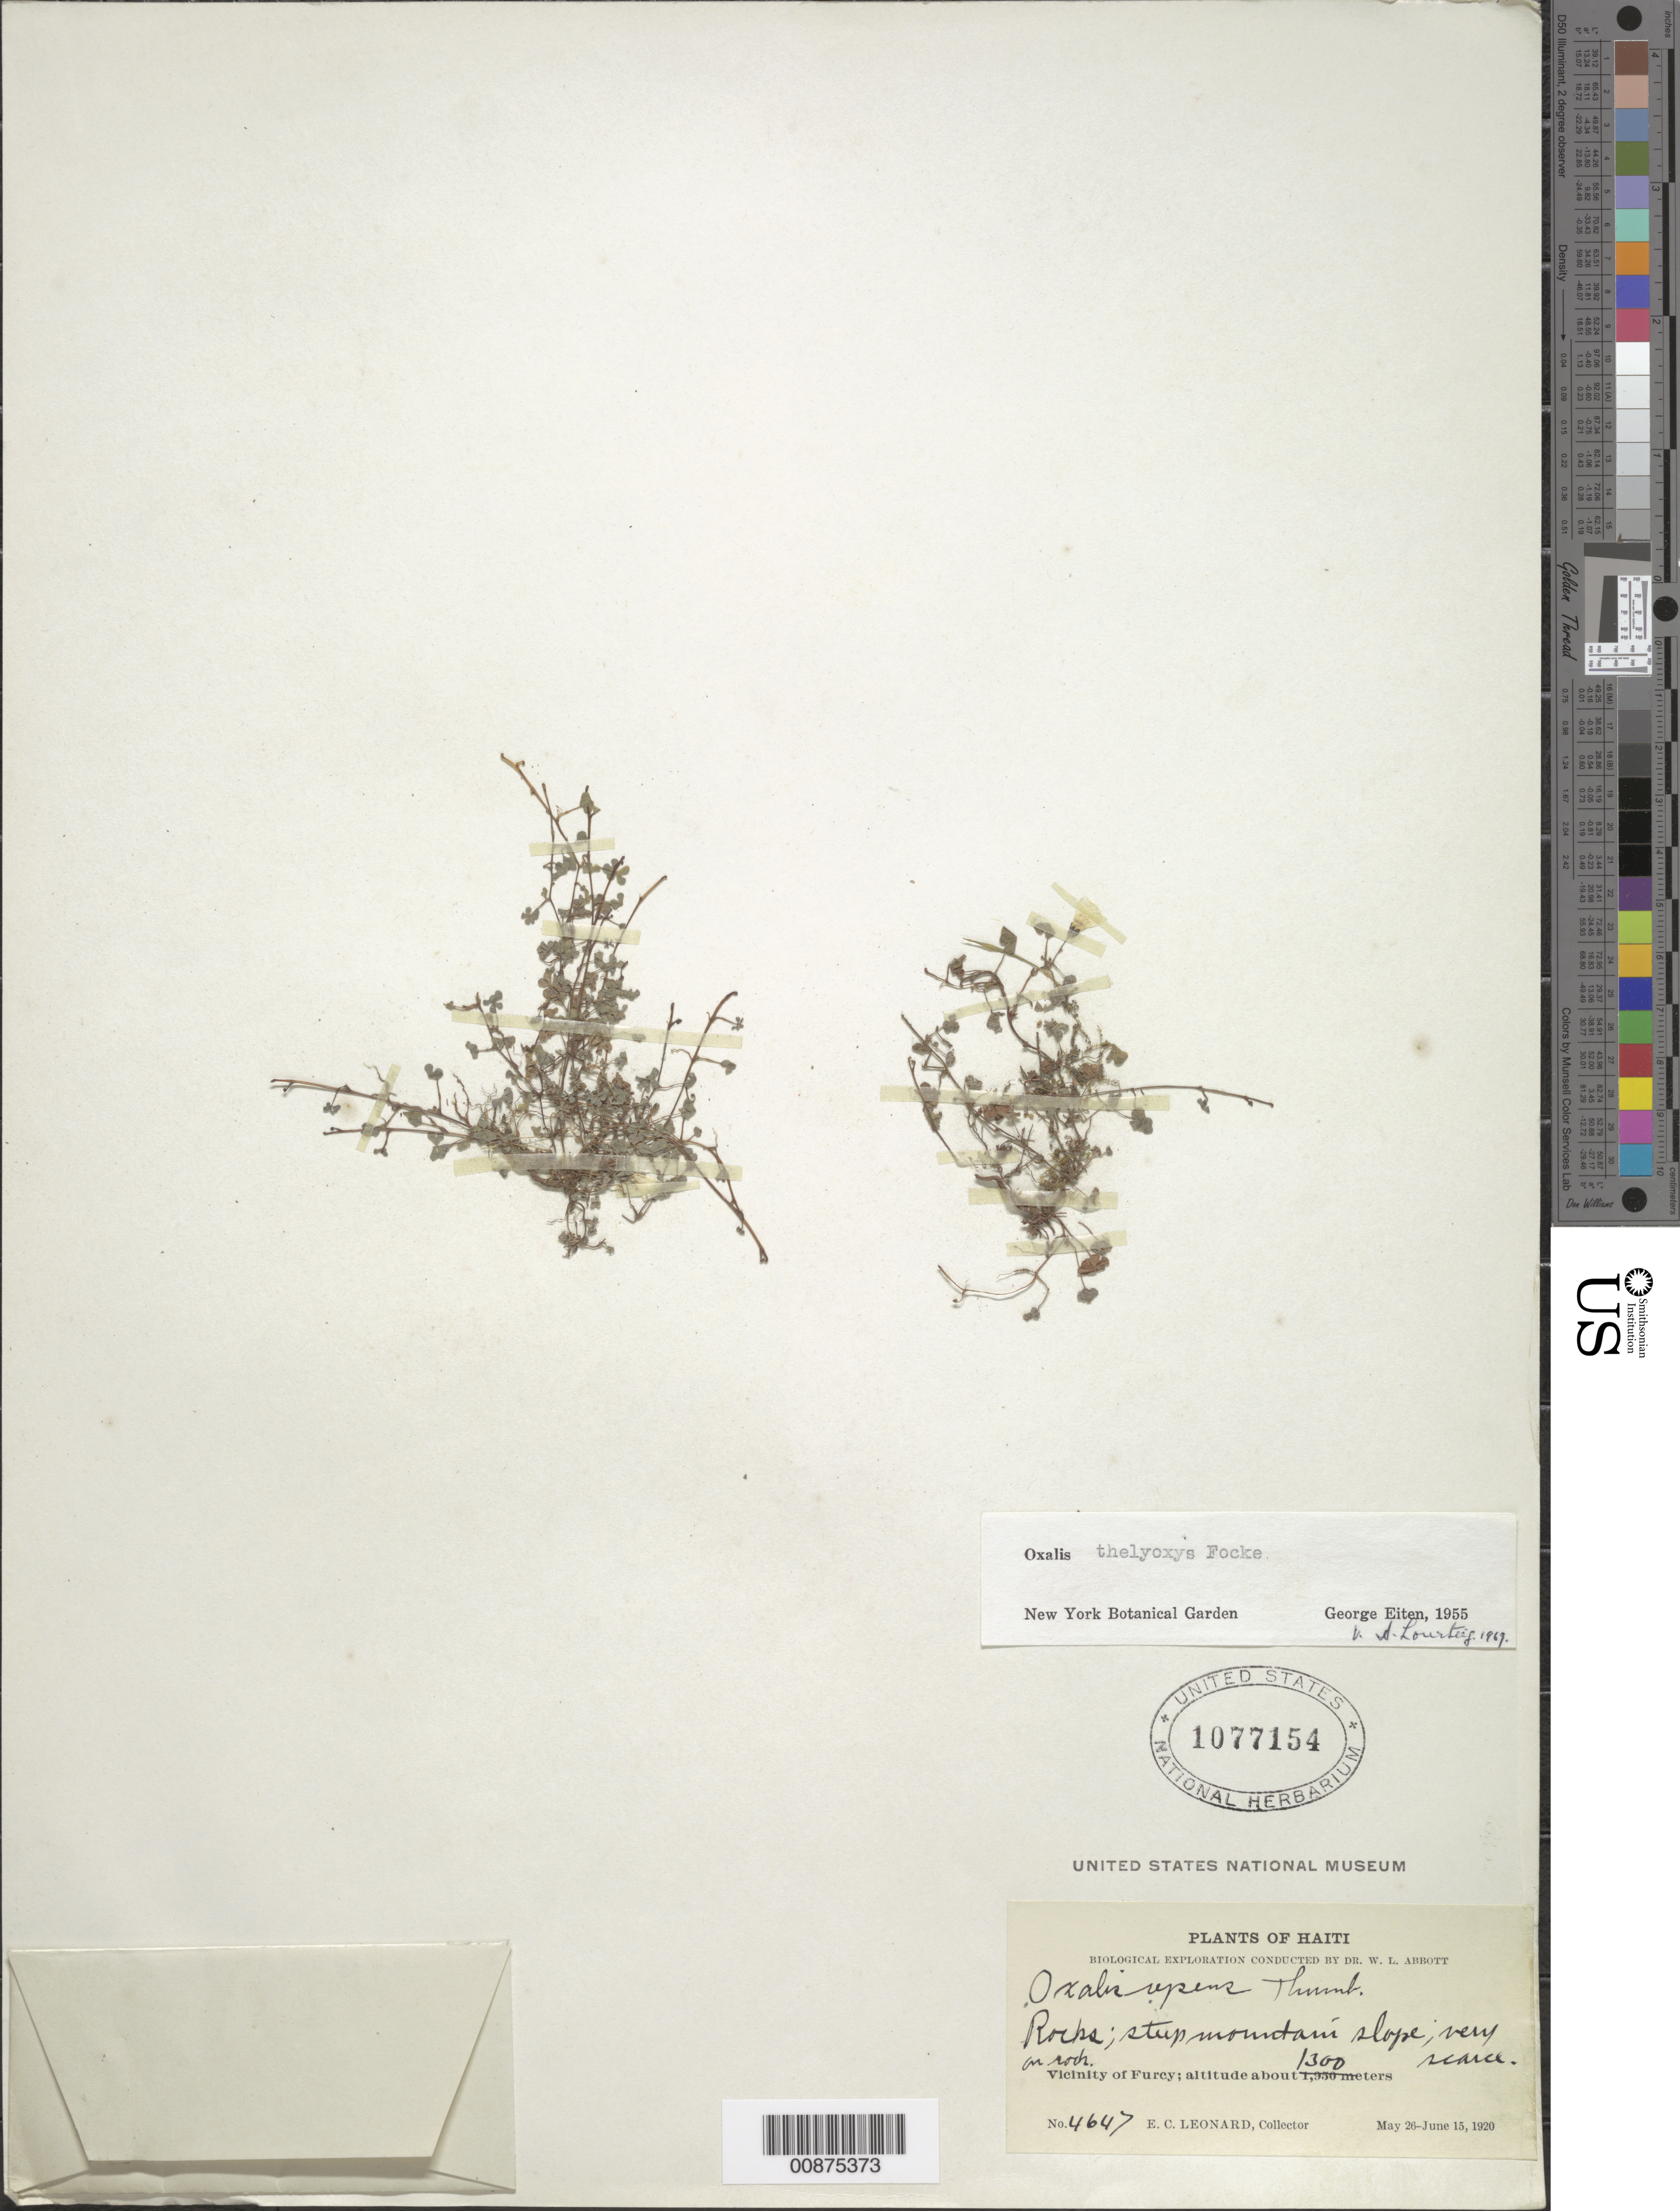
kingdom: Plantae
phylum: Tracheophyta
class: Magnoliopsida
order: Oxalidales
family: Oxalidaceae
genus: Oxalis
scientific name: Oxalis thelyoxys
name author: Focke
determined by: Lourteig, A.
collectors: E. C. Leonard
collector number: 4647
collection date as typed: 26 May 1920 to 15 Jun 1920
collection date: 1920-05-26/1920-06-15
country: Haiti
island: Hispaniola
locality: Vicinity of Furcy.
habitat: On rocks; steep mountain slope.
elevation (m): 1300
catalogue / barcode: US 1077154